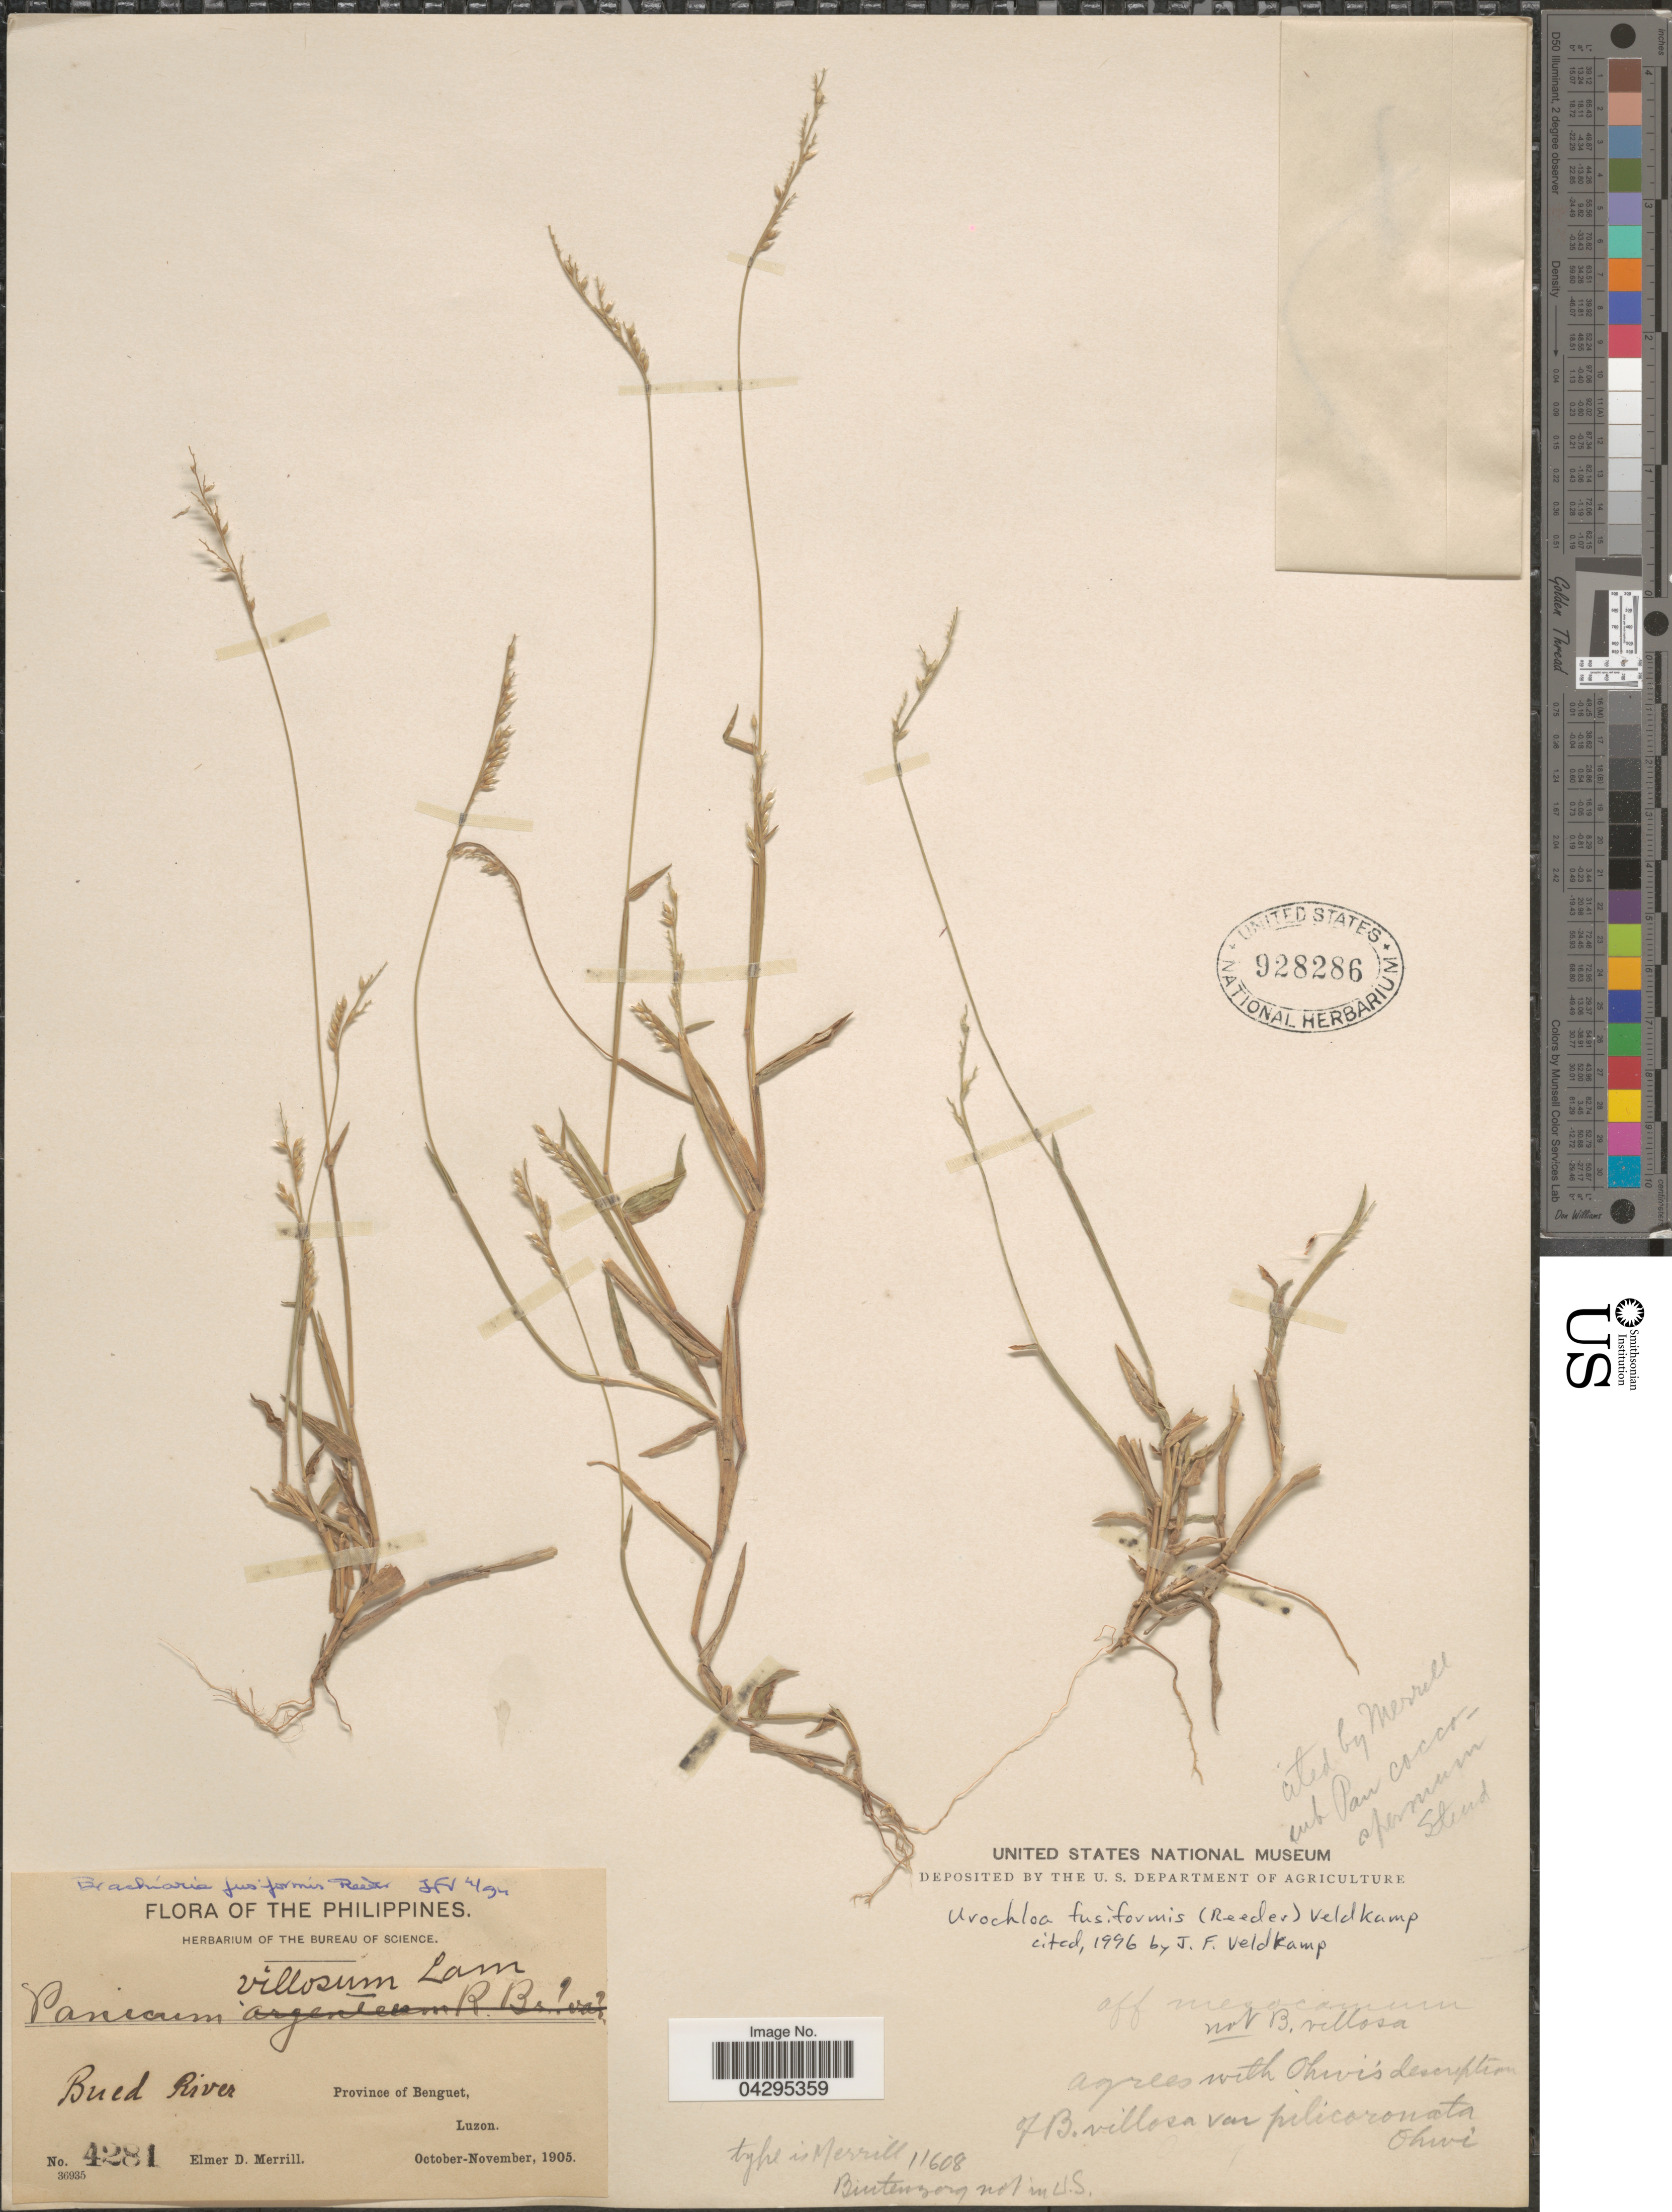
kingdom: Plantae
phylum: Tracheophyta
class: Liliopsida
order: Poales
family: Poaceae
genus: Urochloa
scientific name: Urochloa fusiformis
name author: (Reeder) Veldkamp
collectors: E. D. Merrill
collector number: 4281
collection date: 1905-10/1905-11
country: Philippines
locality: Bued River. Province of Benguet, Luzon.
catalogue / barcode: US 928286